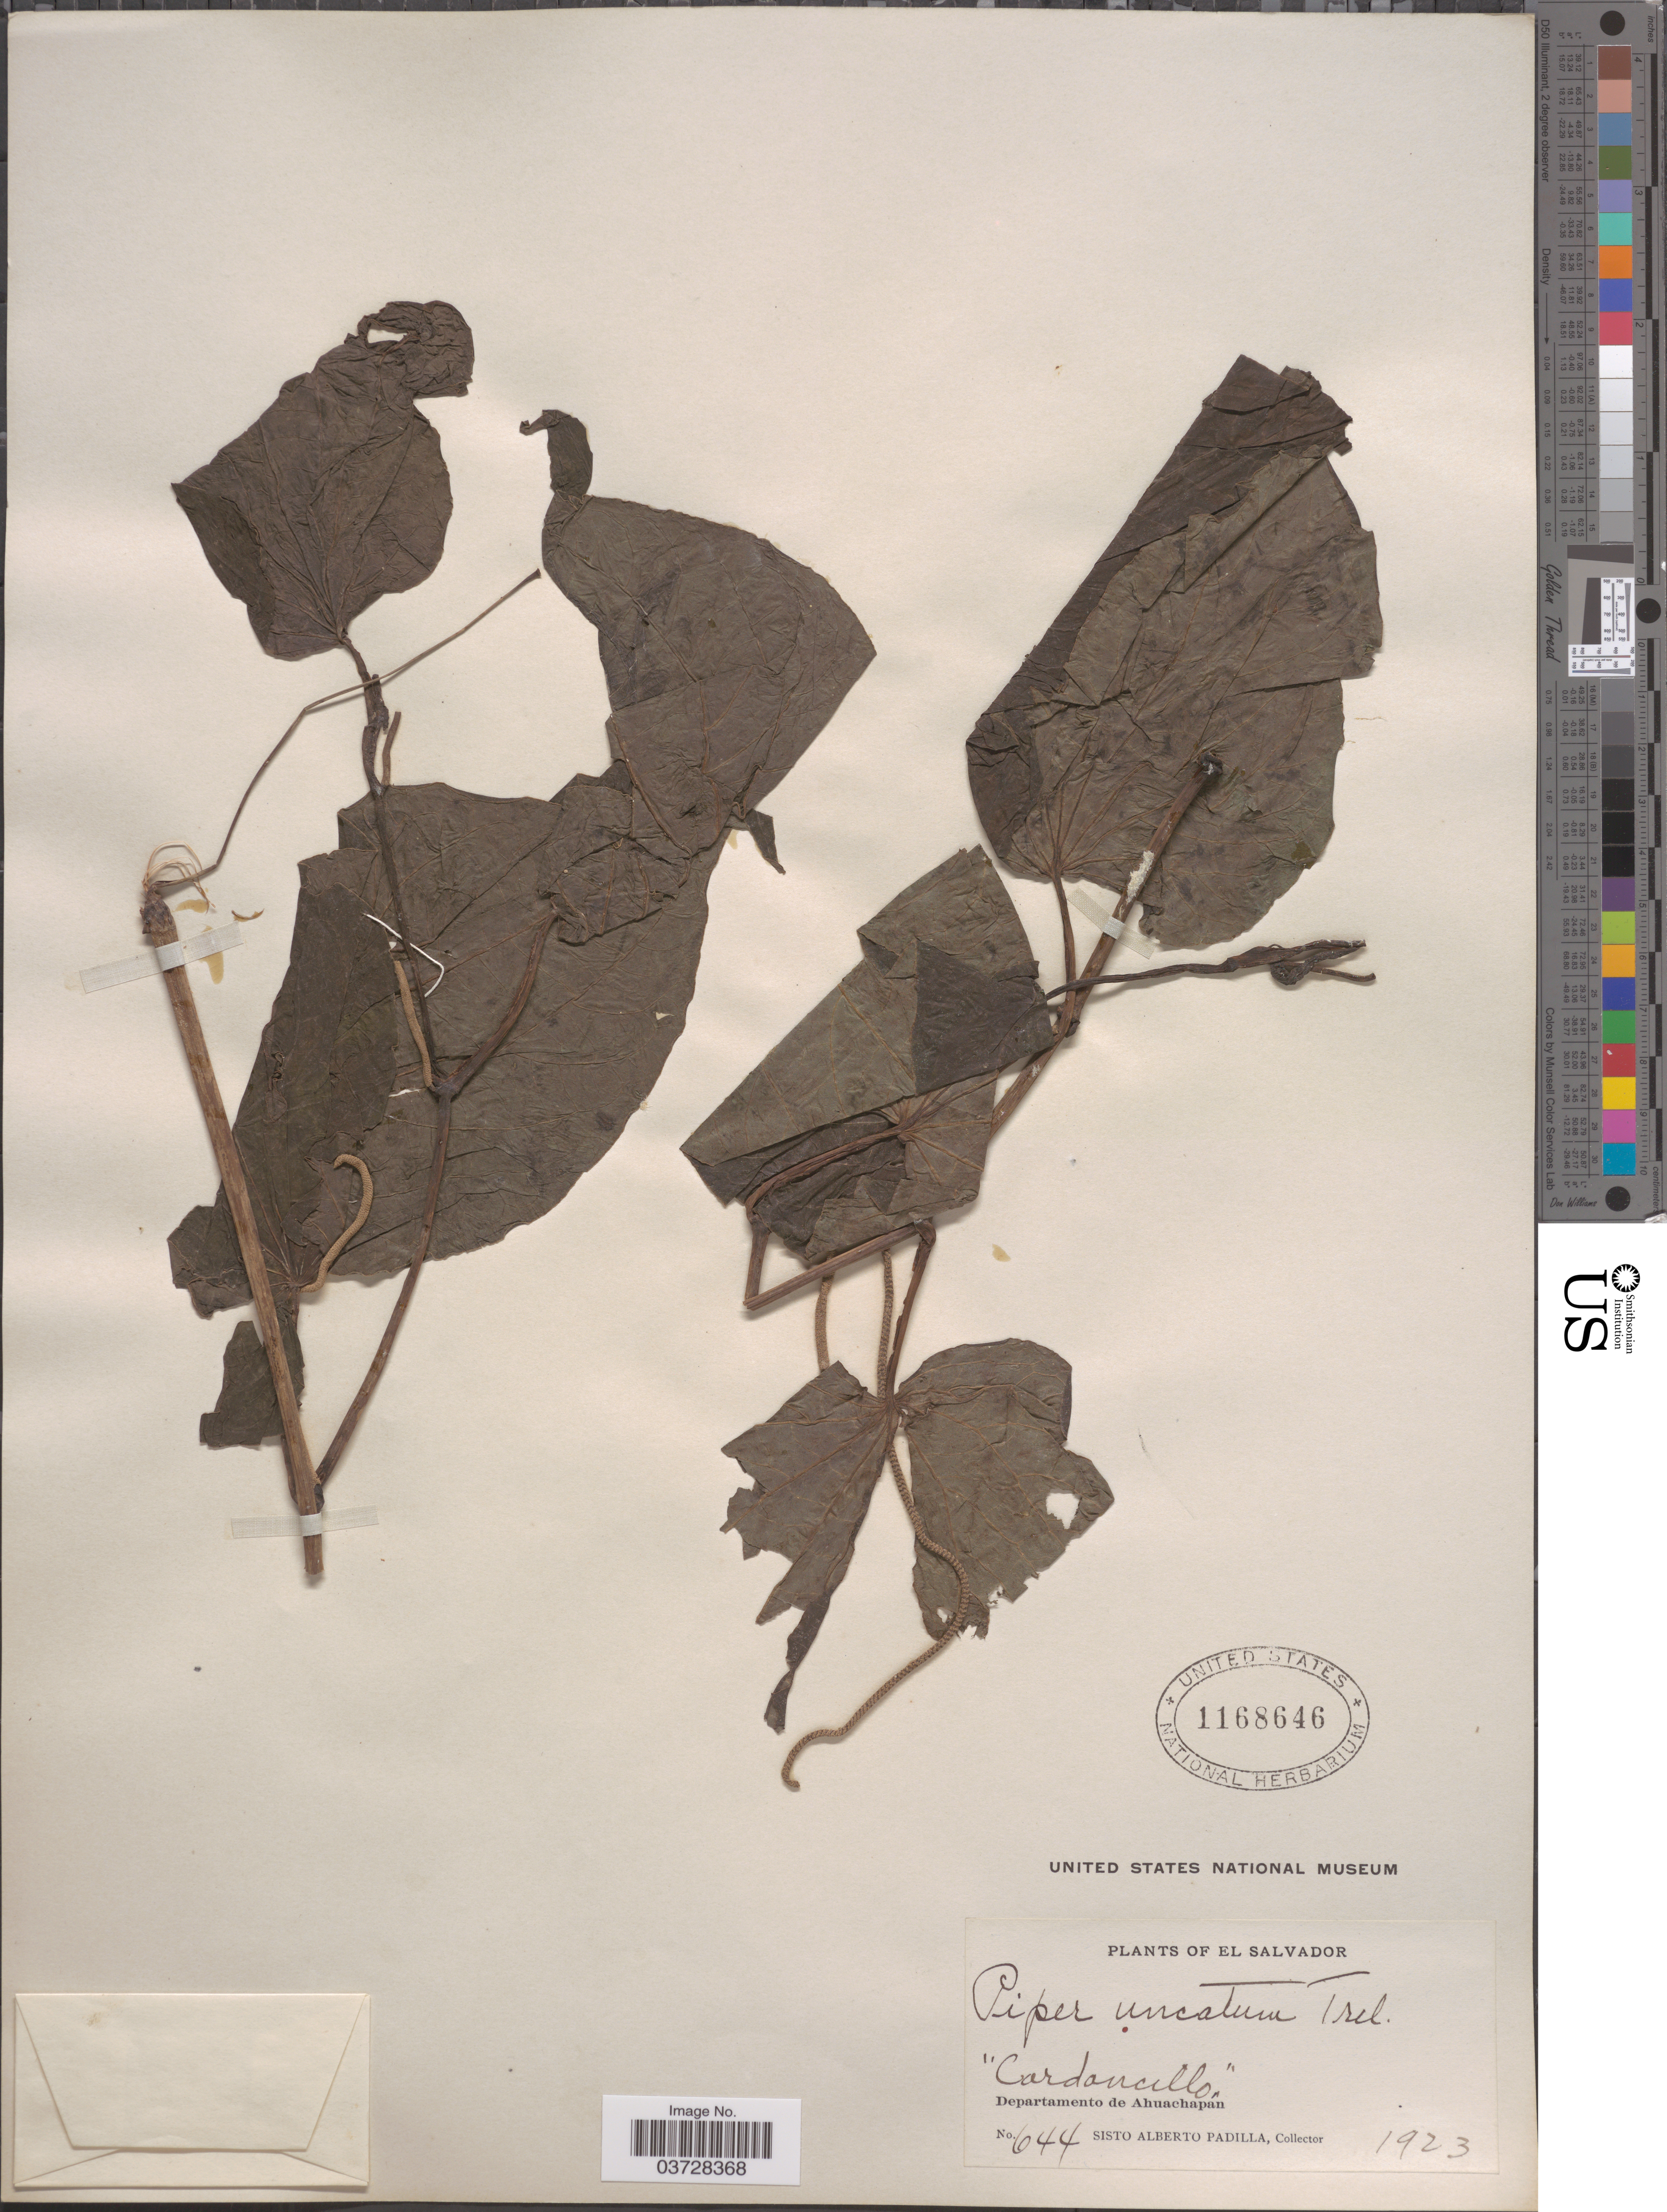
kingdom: Plantae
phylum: Tracheophyta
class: Magnoliopsida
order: Piperales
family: Piperaceae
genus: Piper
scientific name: Piper marginatum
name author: Jacq.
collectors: S. A. Padilla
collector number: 644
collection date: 1923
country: El Salvador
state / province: Ahuachapan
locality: Departamento de Ahuachapán.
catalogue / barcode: US 1168646